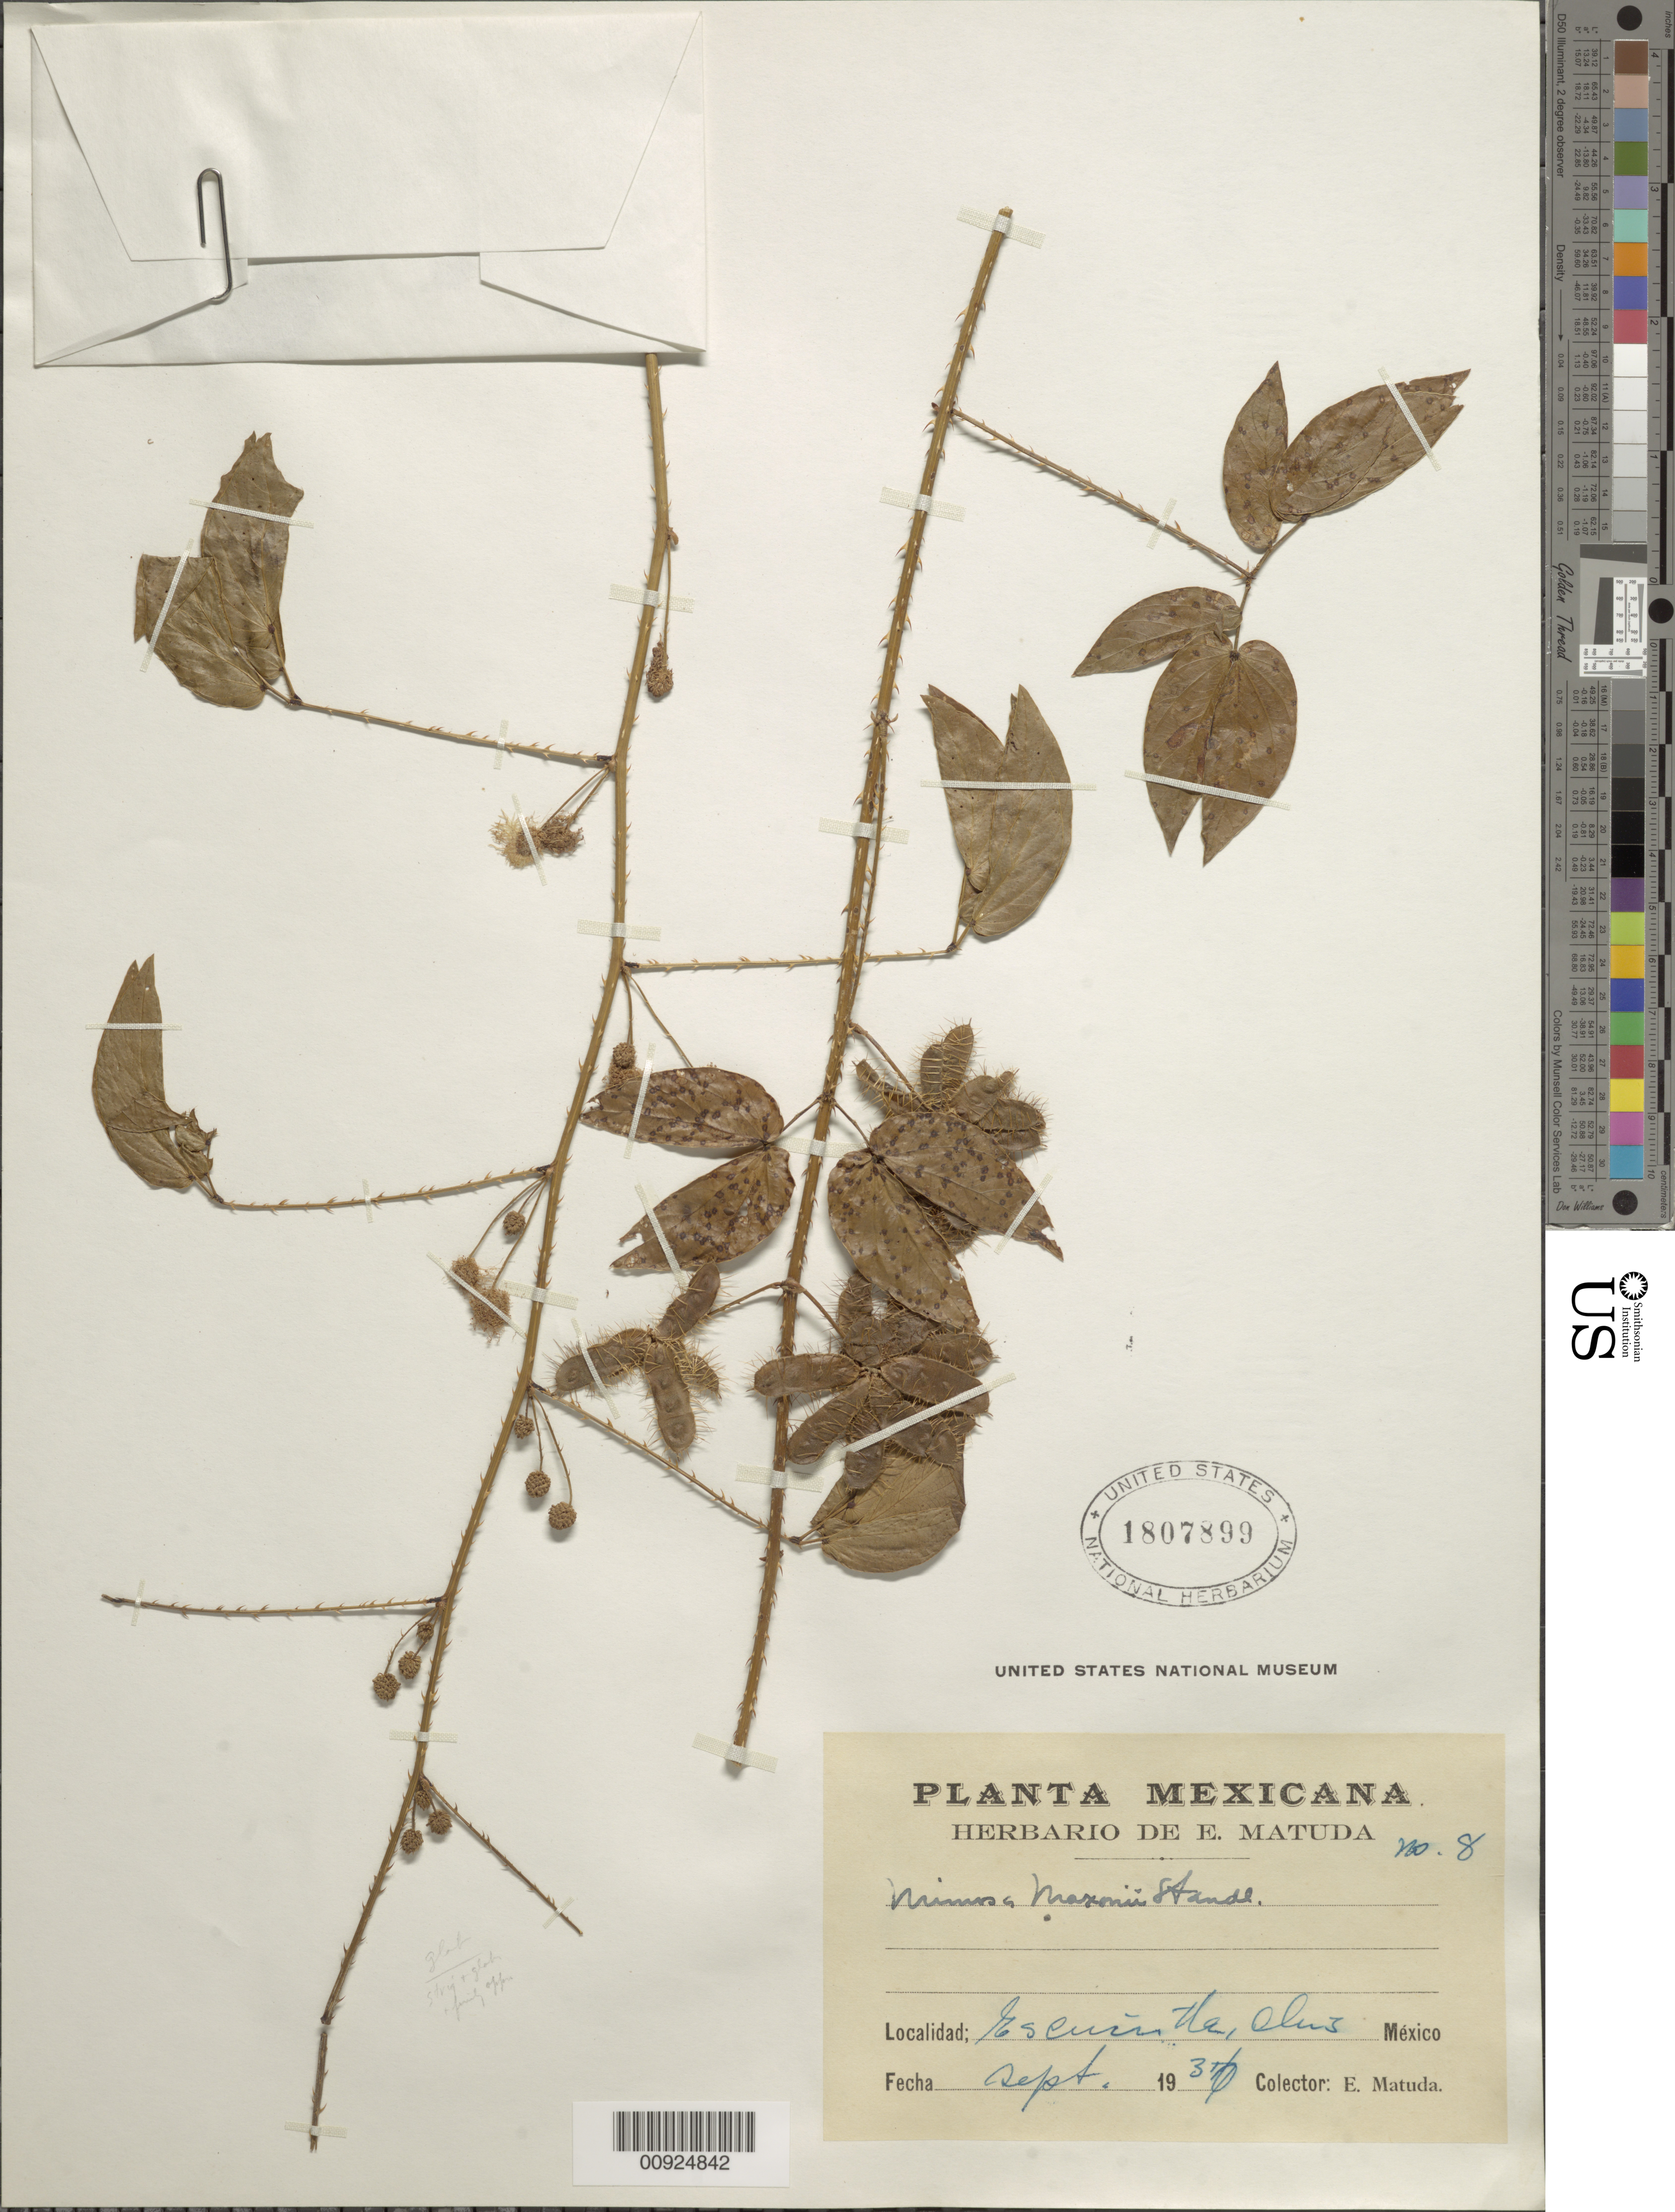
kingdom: Plantae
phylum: Tracheophyta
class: Magnoliopsida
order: Fabales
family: Fabaceae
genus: Mimosa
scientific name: Mimosa maxonii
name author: Standl.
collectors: E. Matuda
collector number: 8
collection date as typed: Sep 1930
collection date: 1930-09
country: Mexico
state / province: Chiapas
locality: Escuintla, Chiapas.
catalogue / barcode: US 1807899